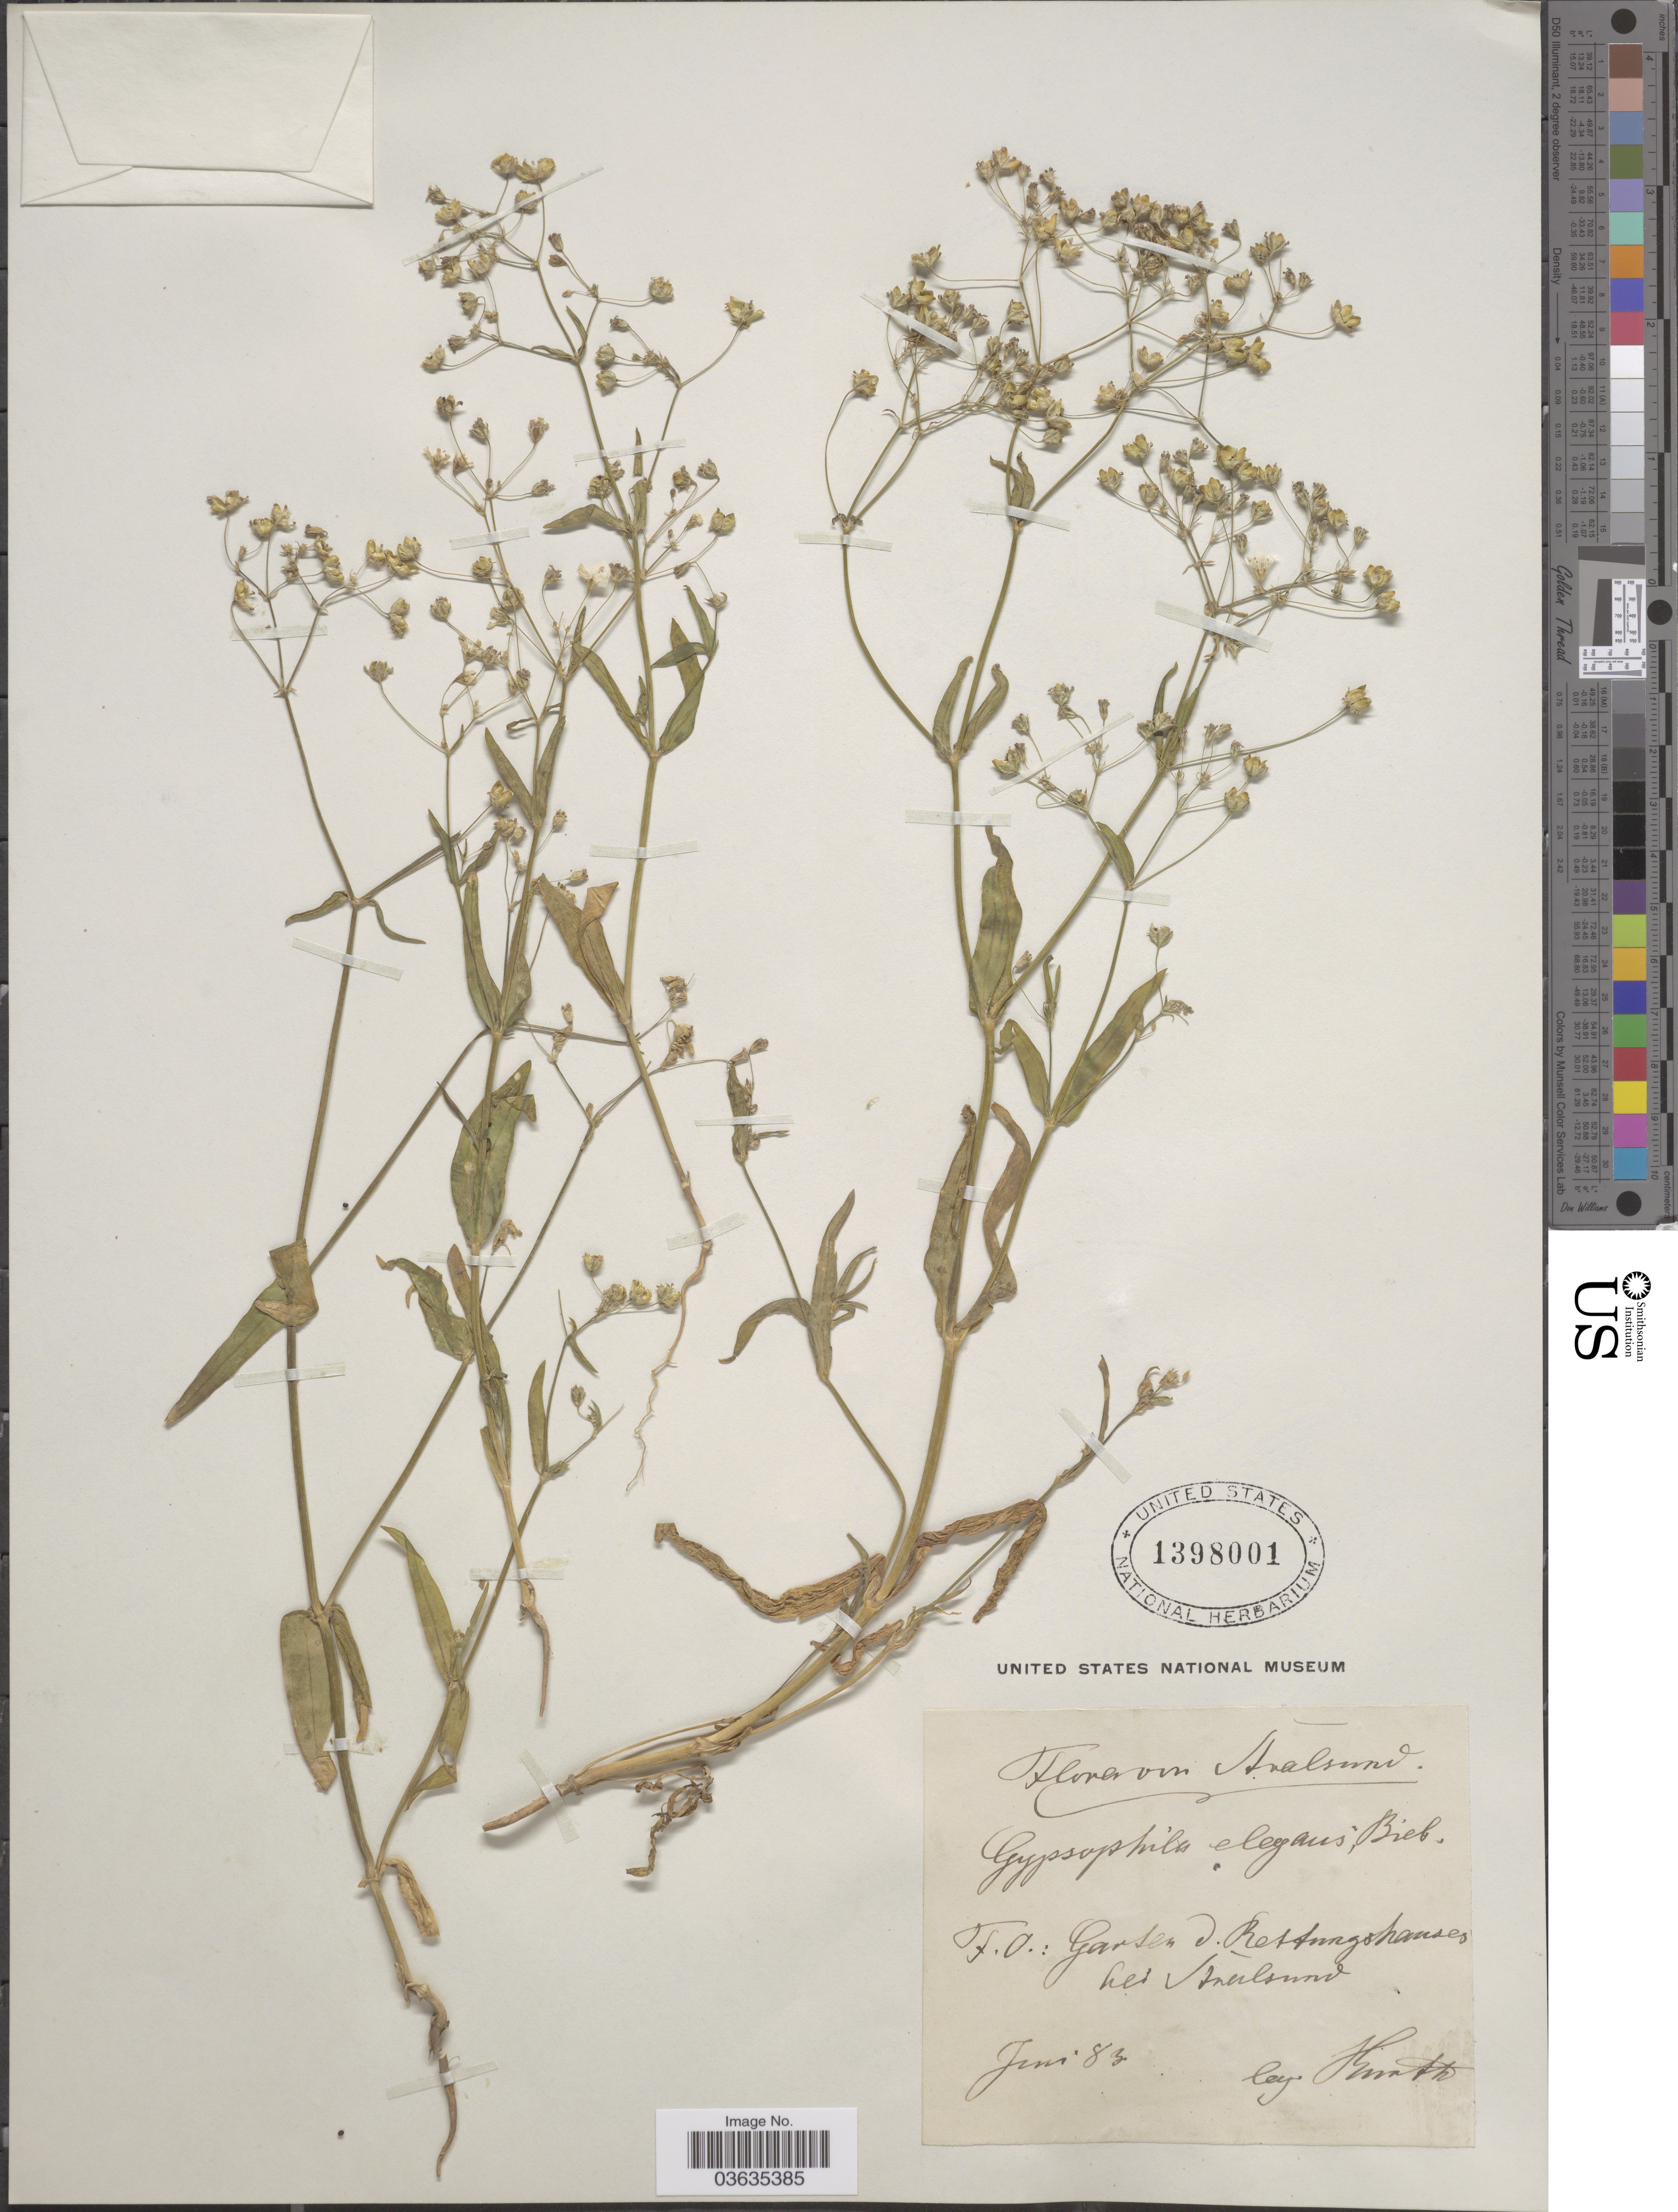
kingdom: Plantae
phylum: Tracheophyta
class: Magnoliopsida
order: Caryophyllales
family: Caryophyllaceae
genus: Gypsophila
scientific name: Gypsophila elegans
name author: M. Bieb.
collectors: -. Knuth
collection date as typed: Transcribed d/m/y: /6/83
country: Germany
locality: Stralsund. F. O.: Garsten d. Restungshauser bei Stràlsund.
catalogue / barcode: US 1398001